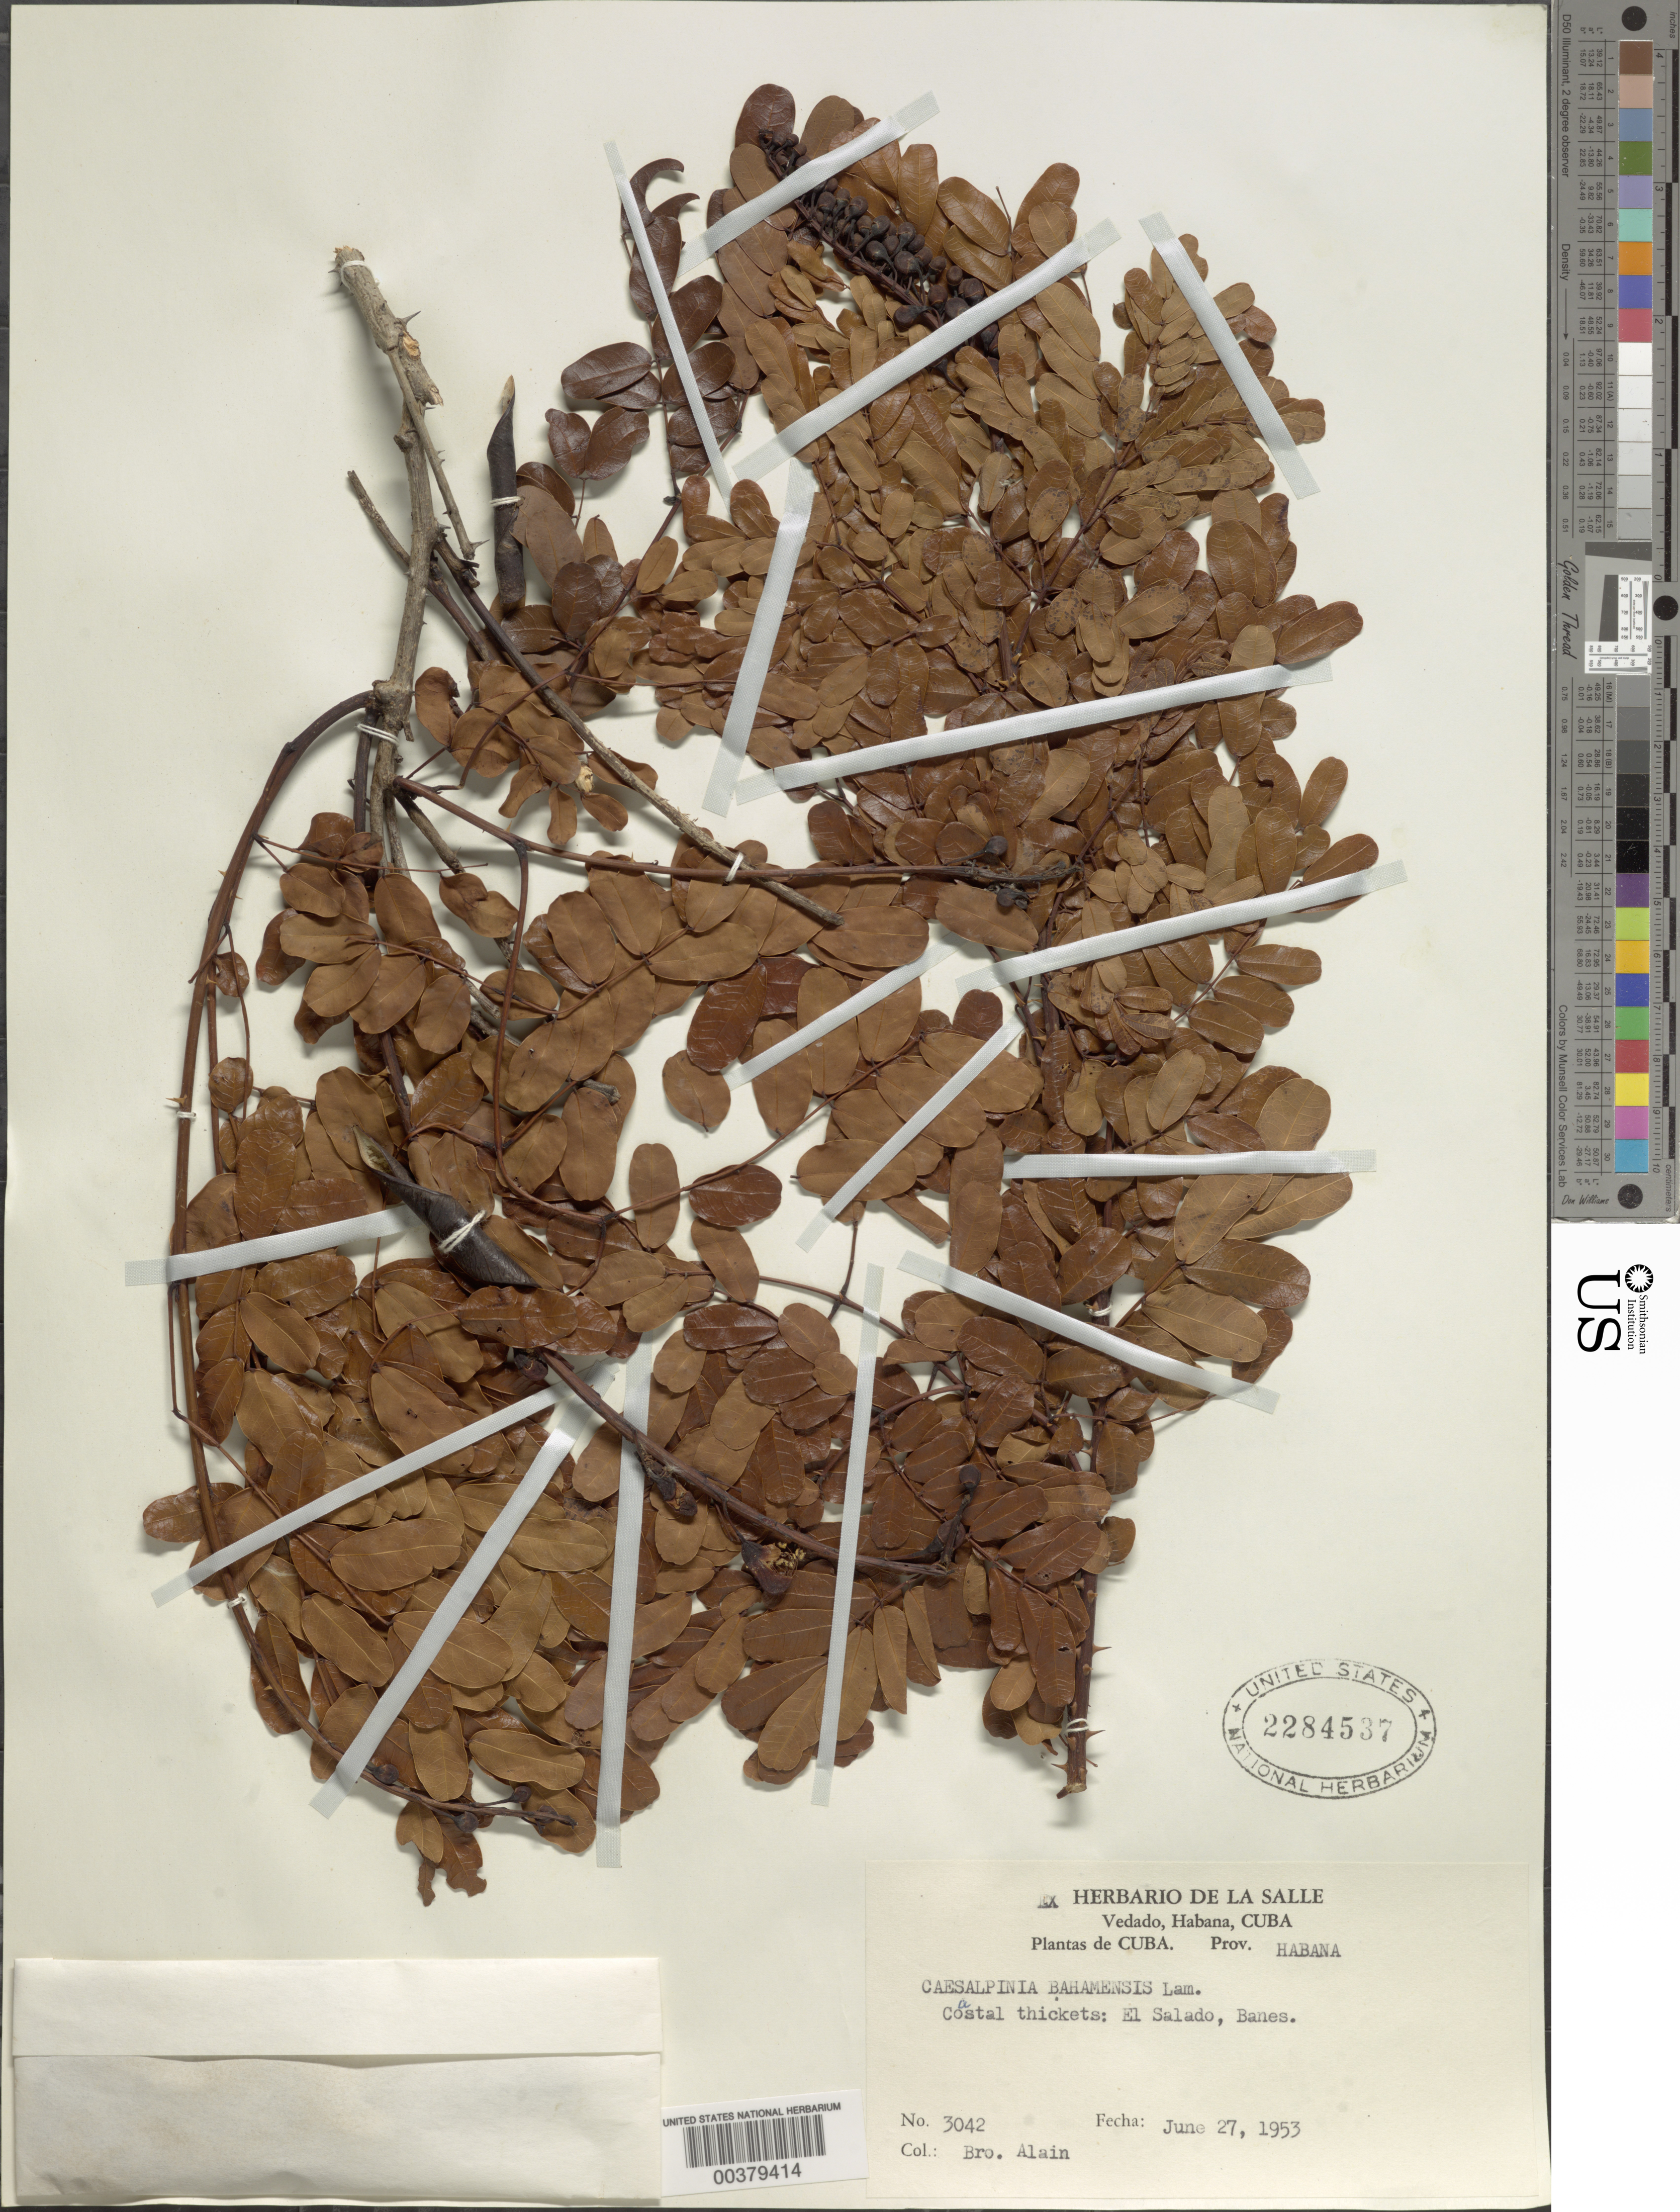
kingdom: Plantae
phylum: Tracheophyta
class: Magnoliopsida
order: Fabales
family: Fabaceae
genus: Caesalpinia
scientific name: Caesalpinia bahamensis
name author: Lam.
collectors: A. H. Liogier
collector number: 3042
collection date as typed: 27 Jun 1953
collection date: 1953-06-27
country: Cuba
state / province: La Habana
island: Greater Antilles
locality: El salado, banes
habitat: Coastal thickets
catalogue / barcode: US 2284537